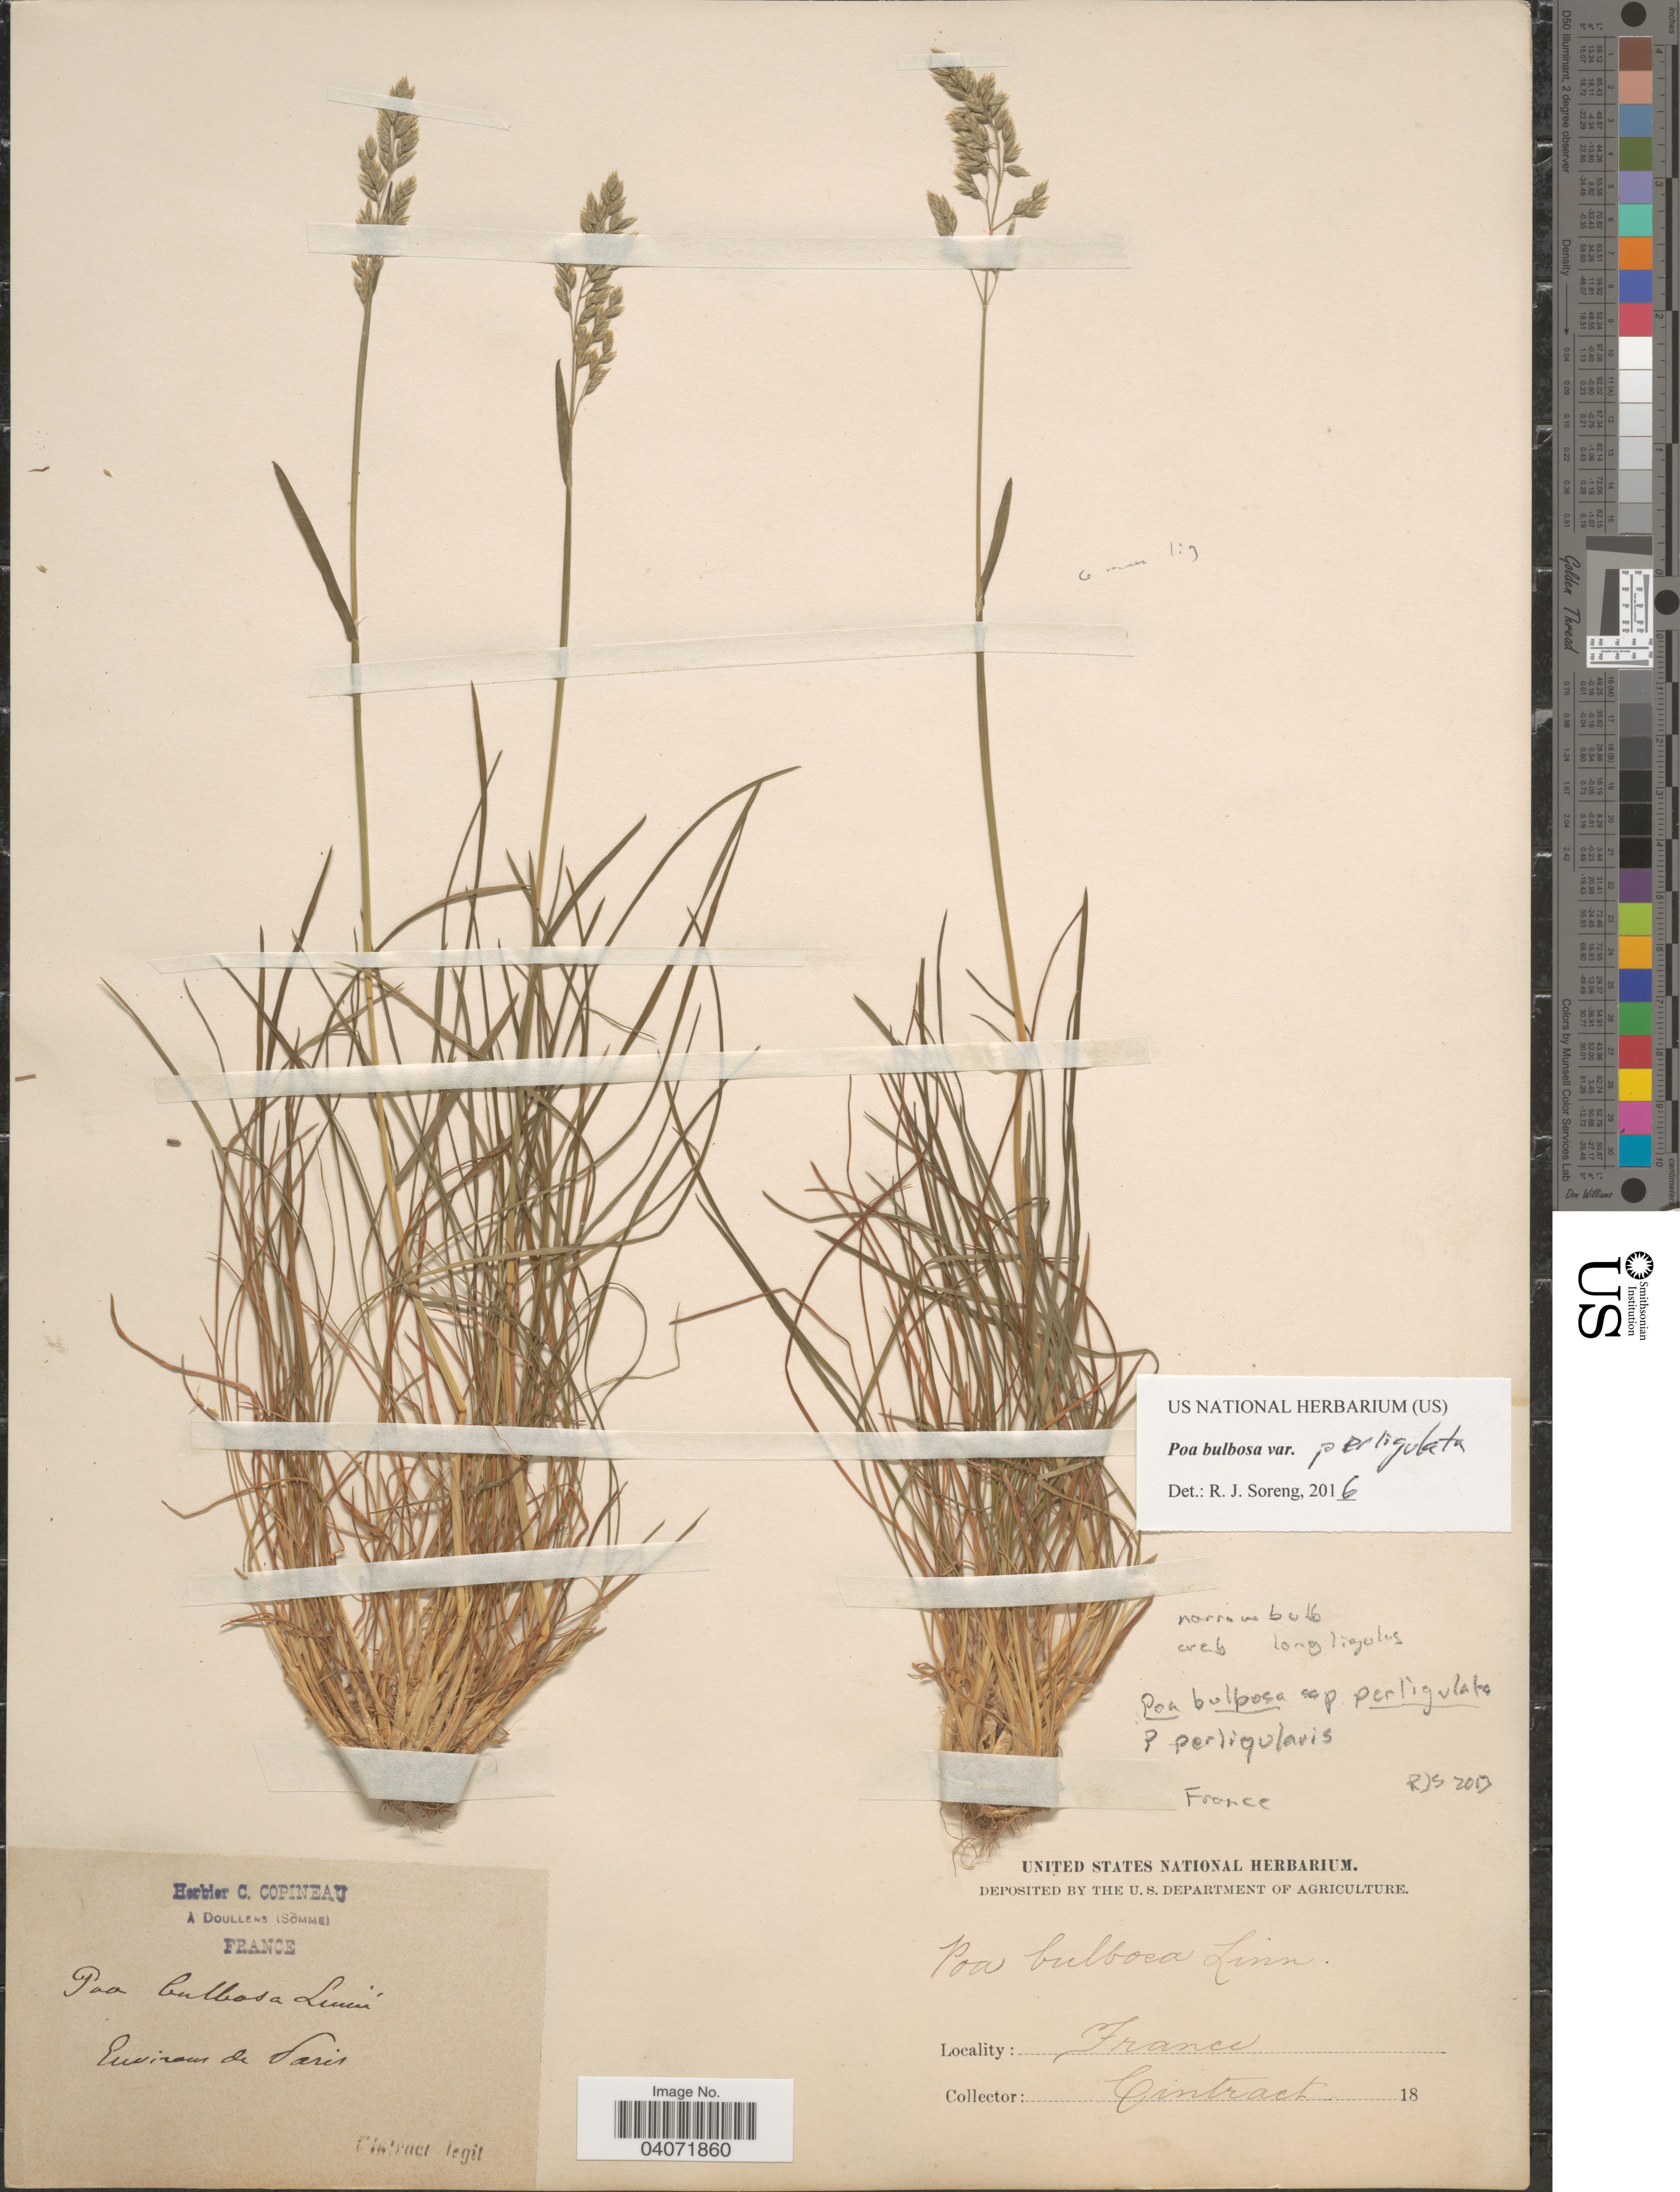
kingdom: Plantae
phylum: Tracheophyta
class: Liliopsida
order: Poales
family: Poaceae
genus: Poa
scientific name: Poa bulbosa subsp. perligulata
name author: H. Scholz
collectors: Cintract, --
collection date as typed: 18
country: France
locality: Environs de Paris.